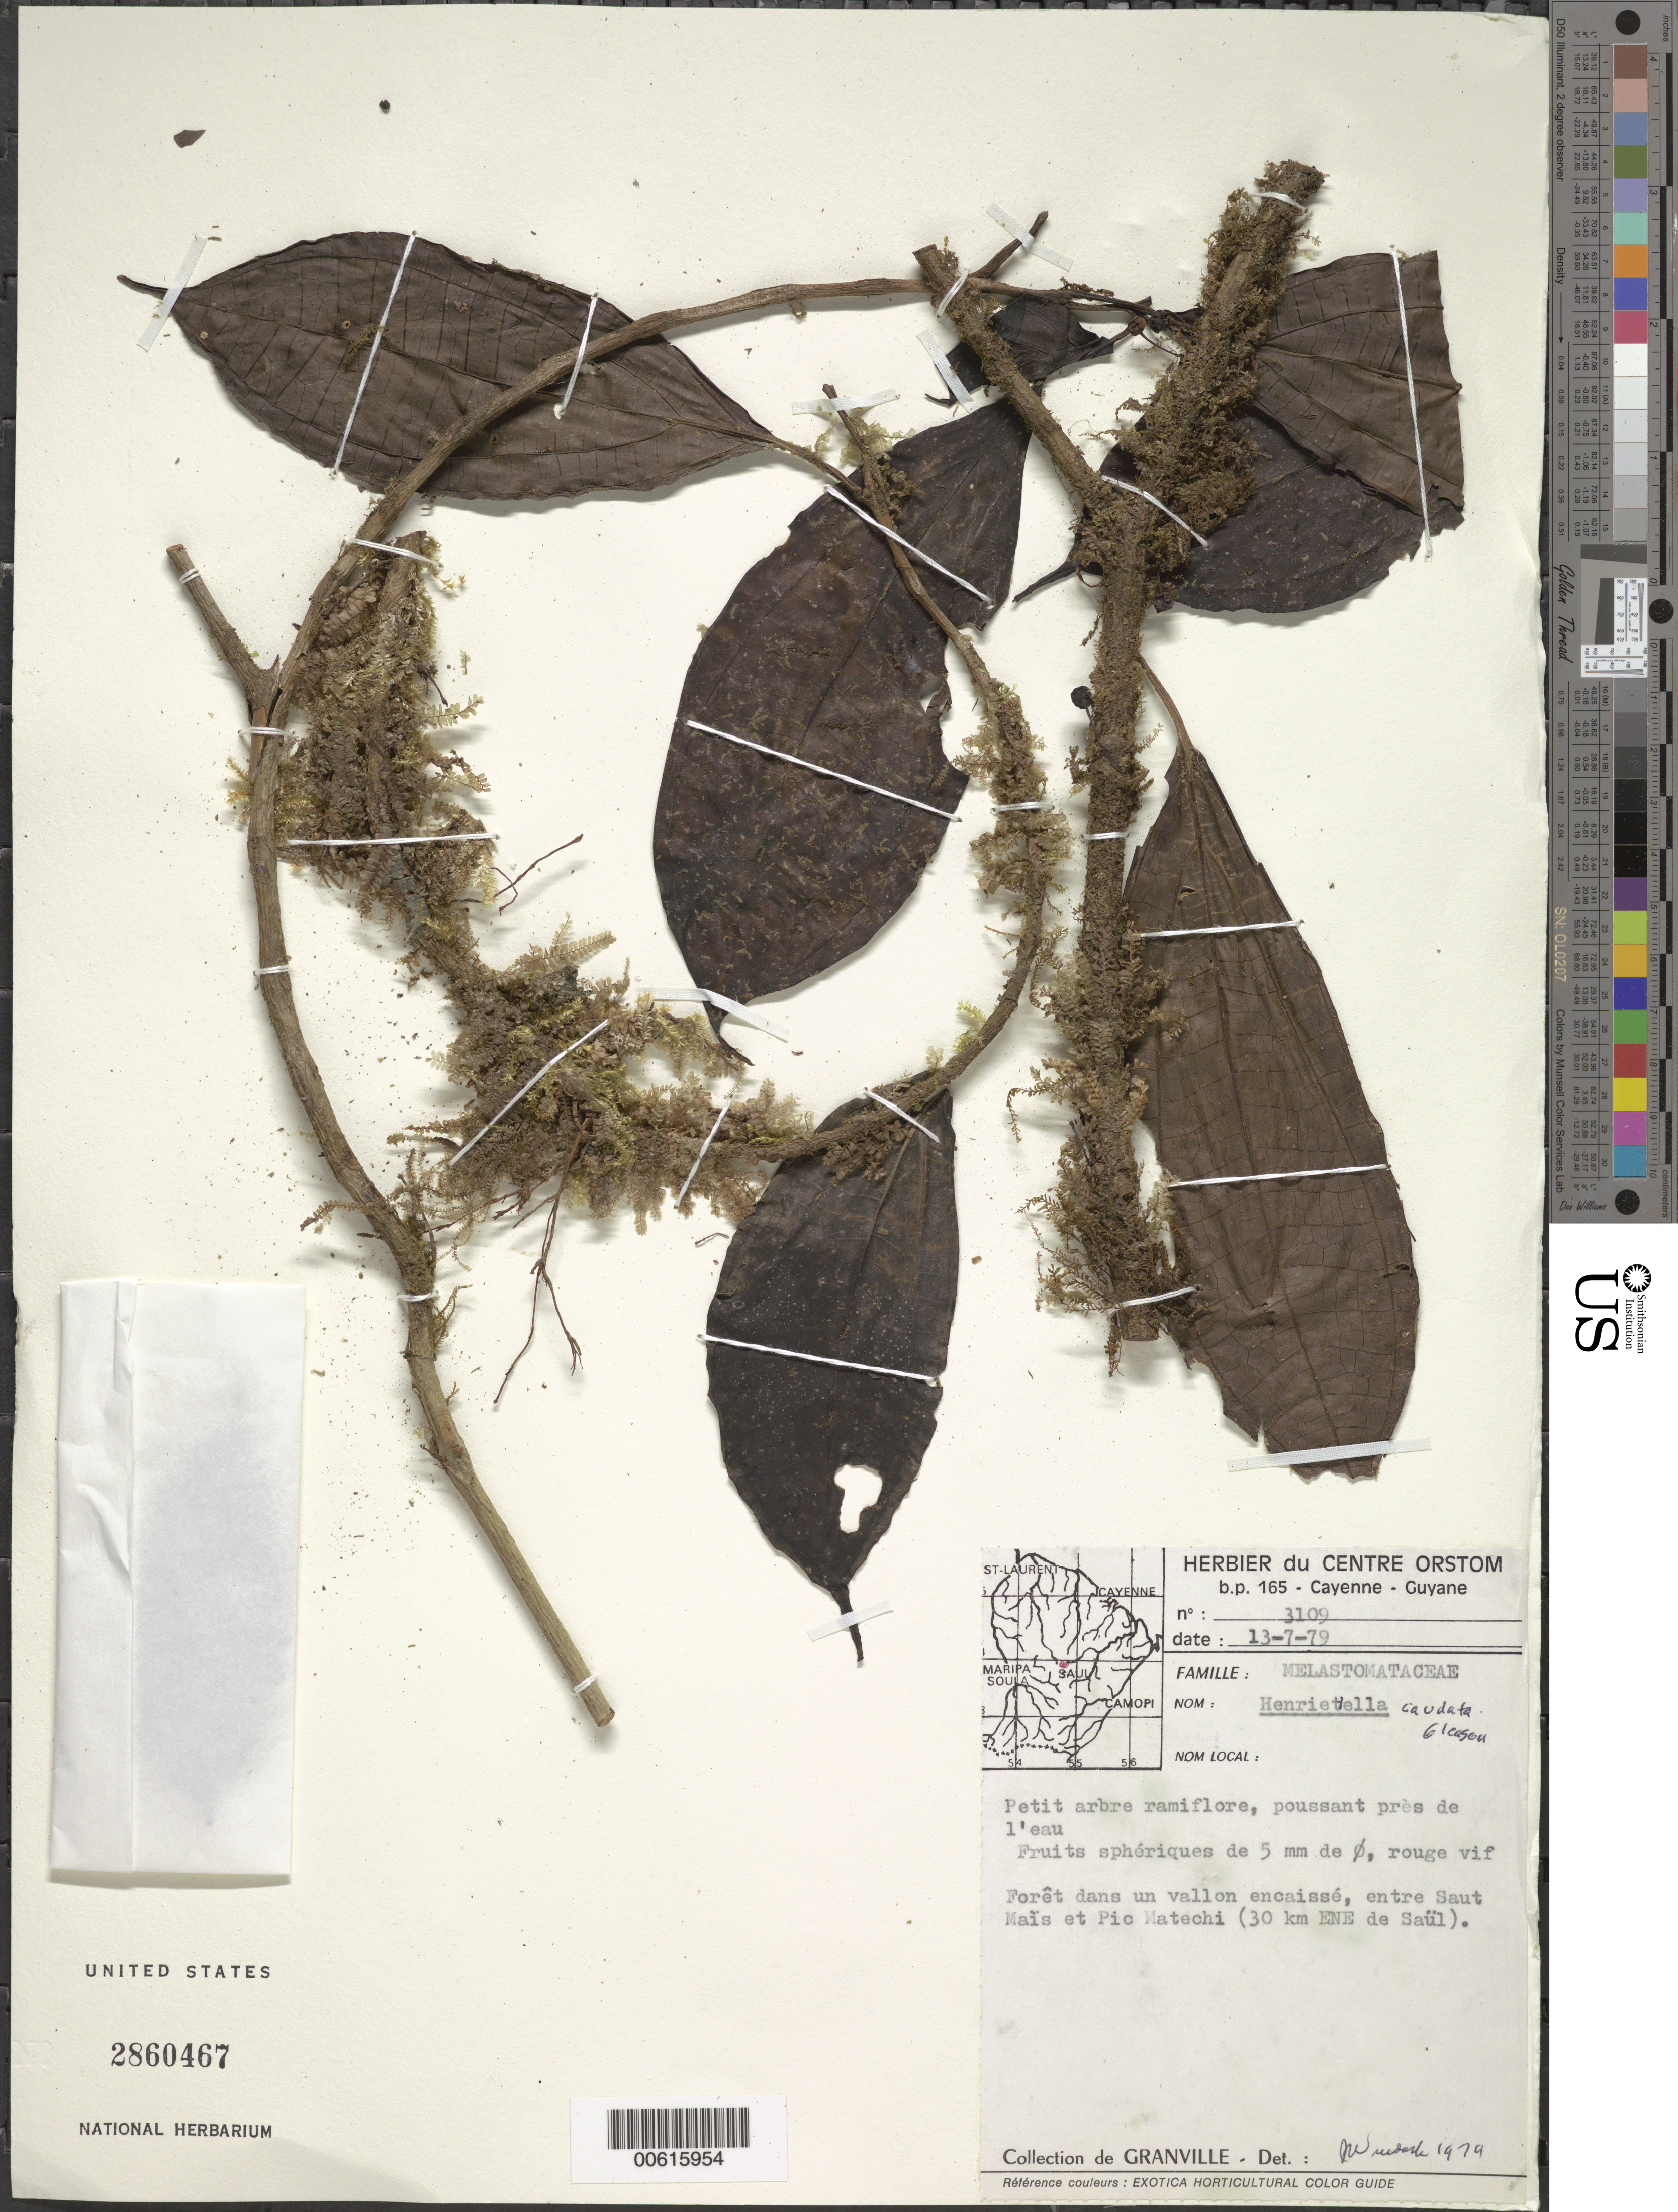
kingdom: Plantae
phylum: Tracheophyta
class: Magnoliopsida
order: Myrtales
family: Melastomataceae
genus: Henriettea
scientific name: Henriettea caudata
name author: (Gleason) Penneys et al.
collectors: J.-J. de Granville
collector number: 3109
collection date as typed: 13-Jul-79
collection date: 1979-07-13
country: French Guiana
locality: Saül, 30 km ENE, entre Saut Maïs & Pic Matecho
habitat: Foret dans un vallon encaisse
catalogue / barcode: US 2860467